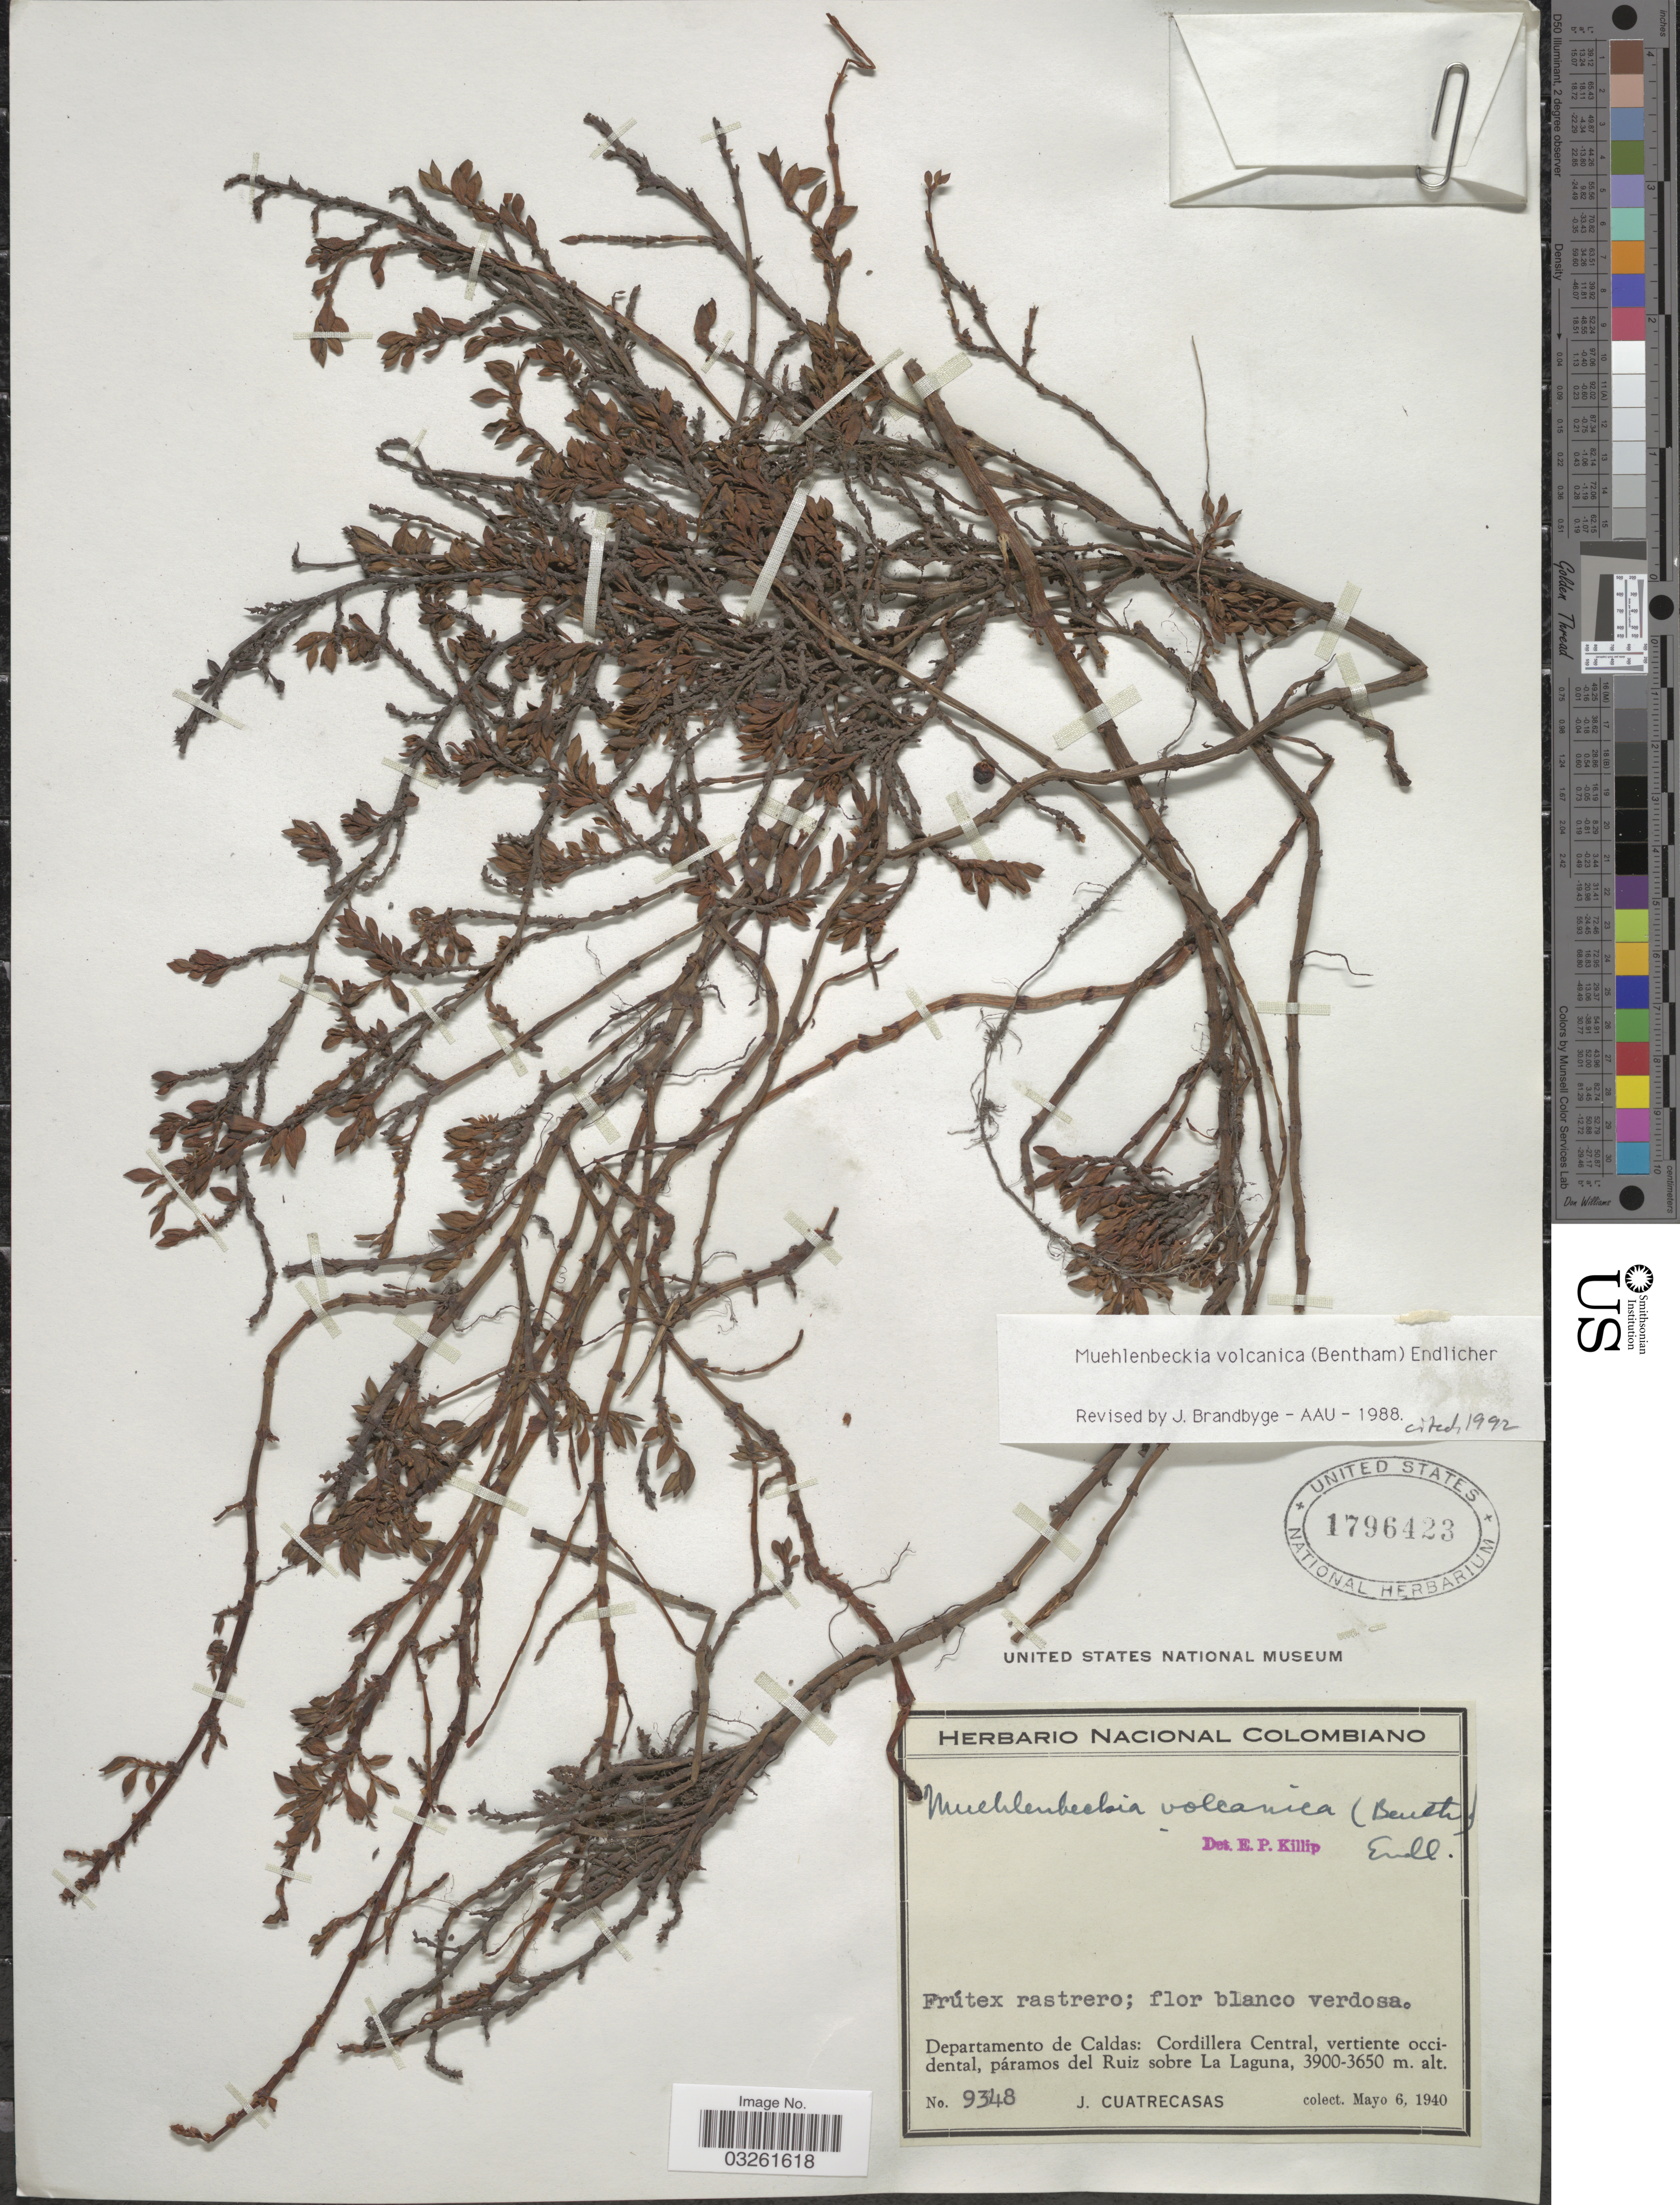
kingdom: Plantae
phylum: Tracheophyta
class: Magnoliopsida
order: Caryophyllales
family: Polygonaceae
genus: Muehlenbeckia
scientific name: Muehlenbeckia volcanica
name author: (Benth.) Endl.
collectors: J. Cuatrecasas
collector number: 9348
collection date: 1940-05-06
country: Colombia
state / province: Caldas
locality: Departamento de Caldas: Cordillera Central, vertiente occidental, páramos del Ruiz sobre La Laguna.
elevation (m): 3650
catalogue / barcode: US 1796423